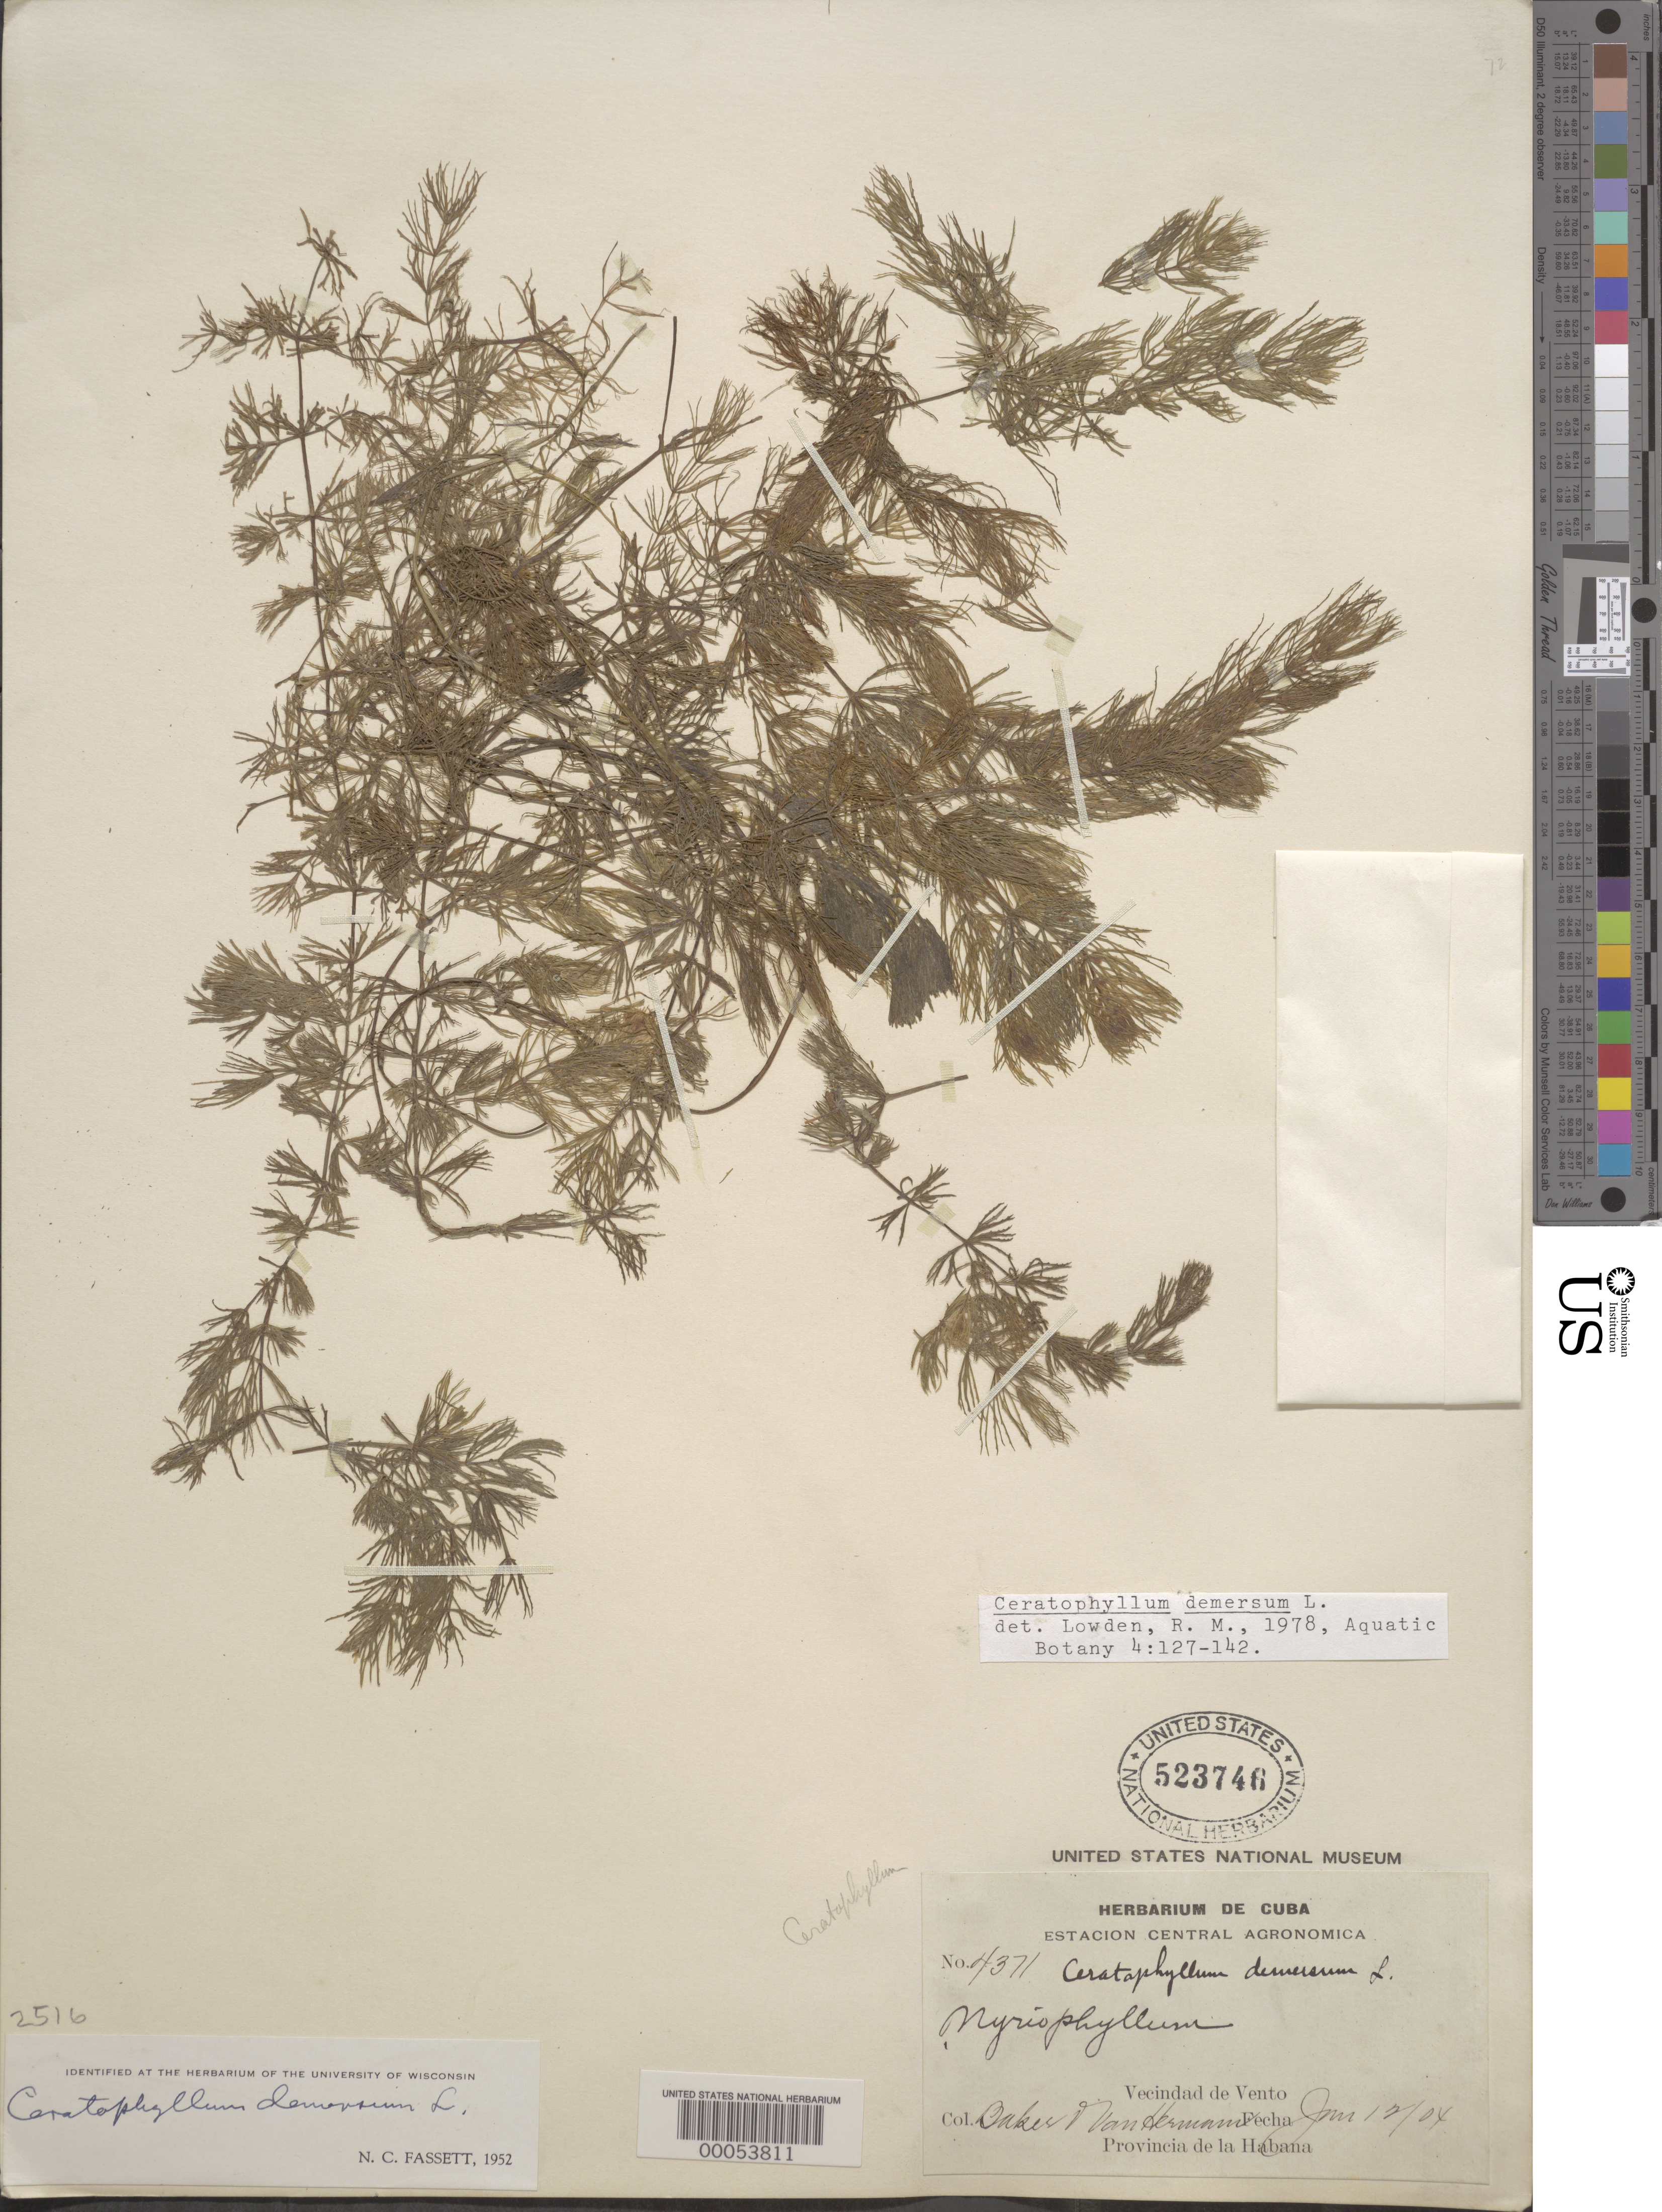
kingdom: Plantae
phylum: Tracheophyta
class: Magnoliopsida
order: Ceratophyllales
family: Ceratophyllaceae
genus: Ceratophyllum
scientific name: Ceratophyllum demersum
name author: L.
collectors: B. Herman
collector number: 4371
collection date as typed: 12 Jan 1904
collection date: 1904-01-12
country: Cuba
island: Greater Antilles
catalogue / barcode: US 523746